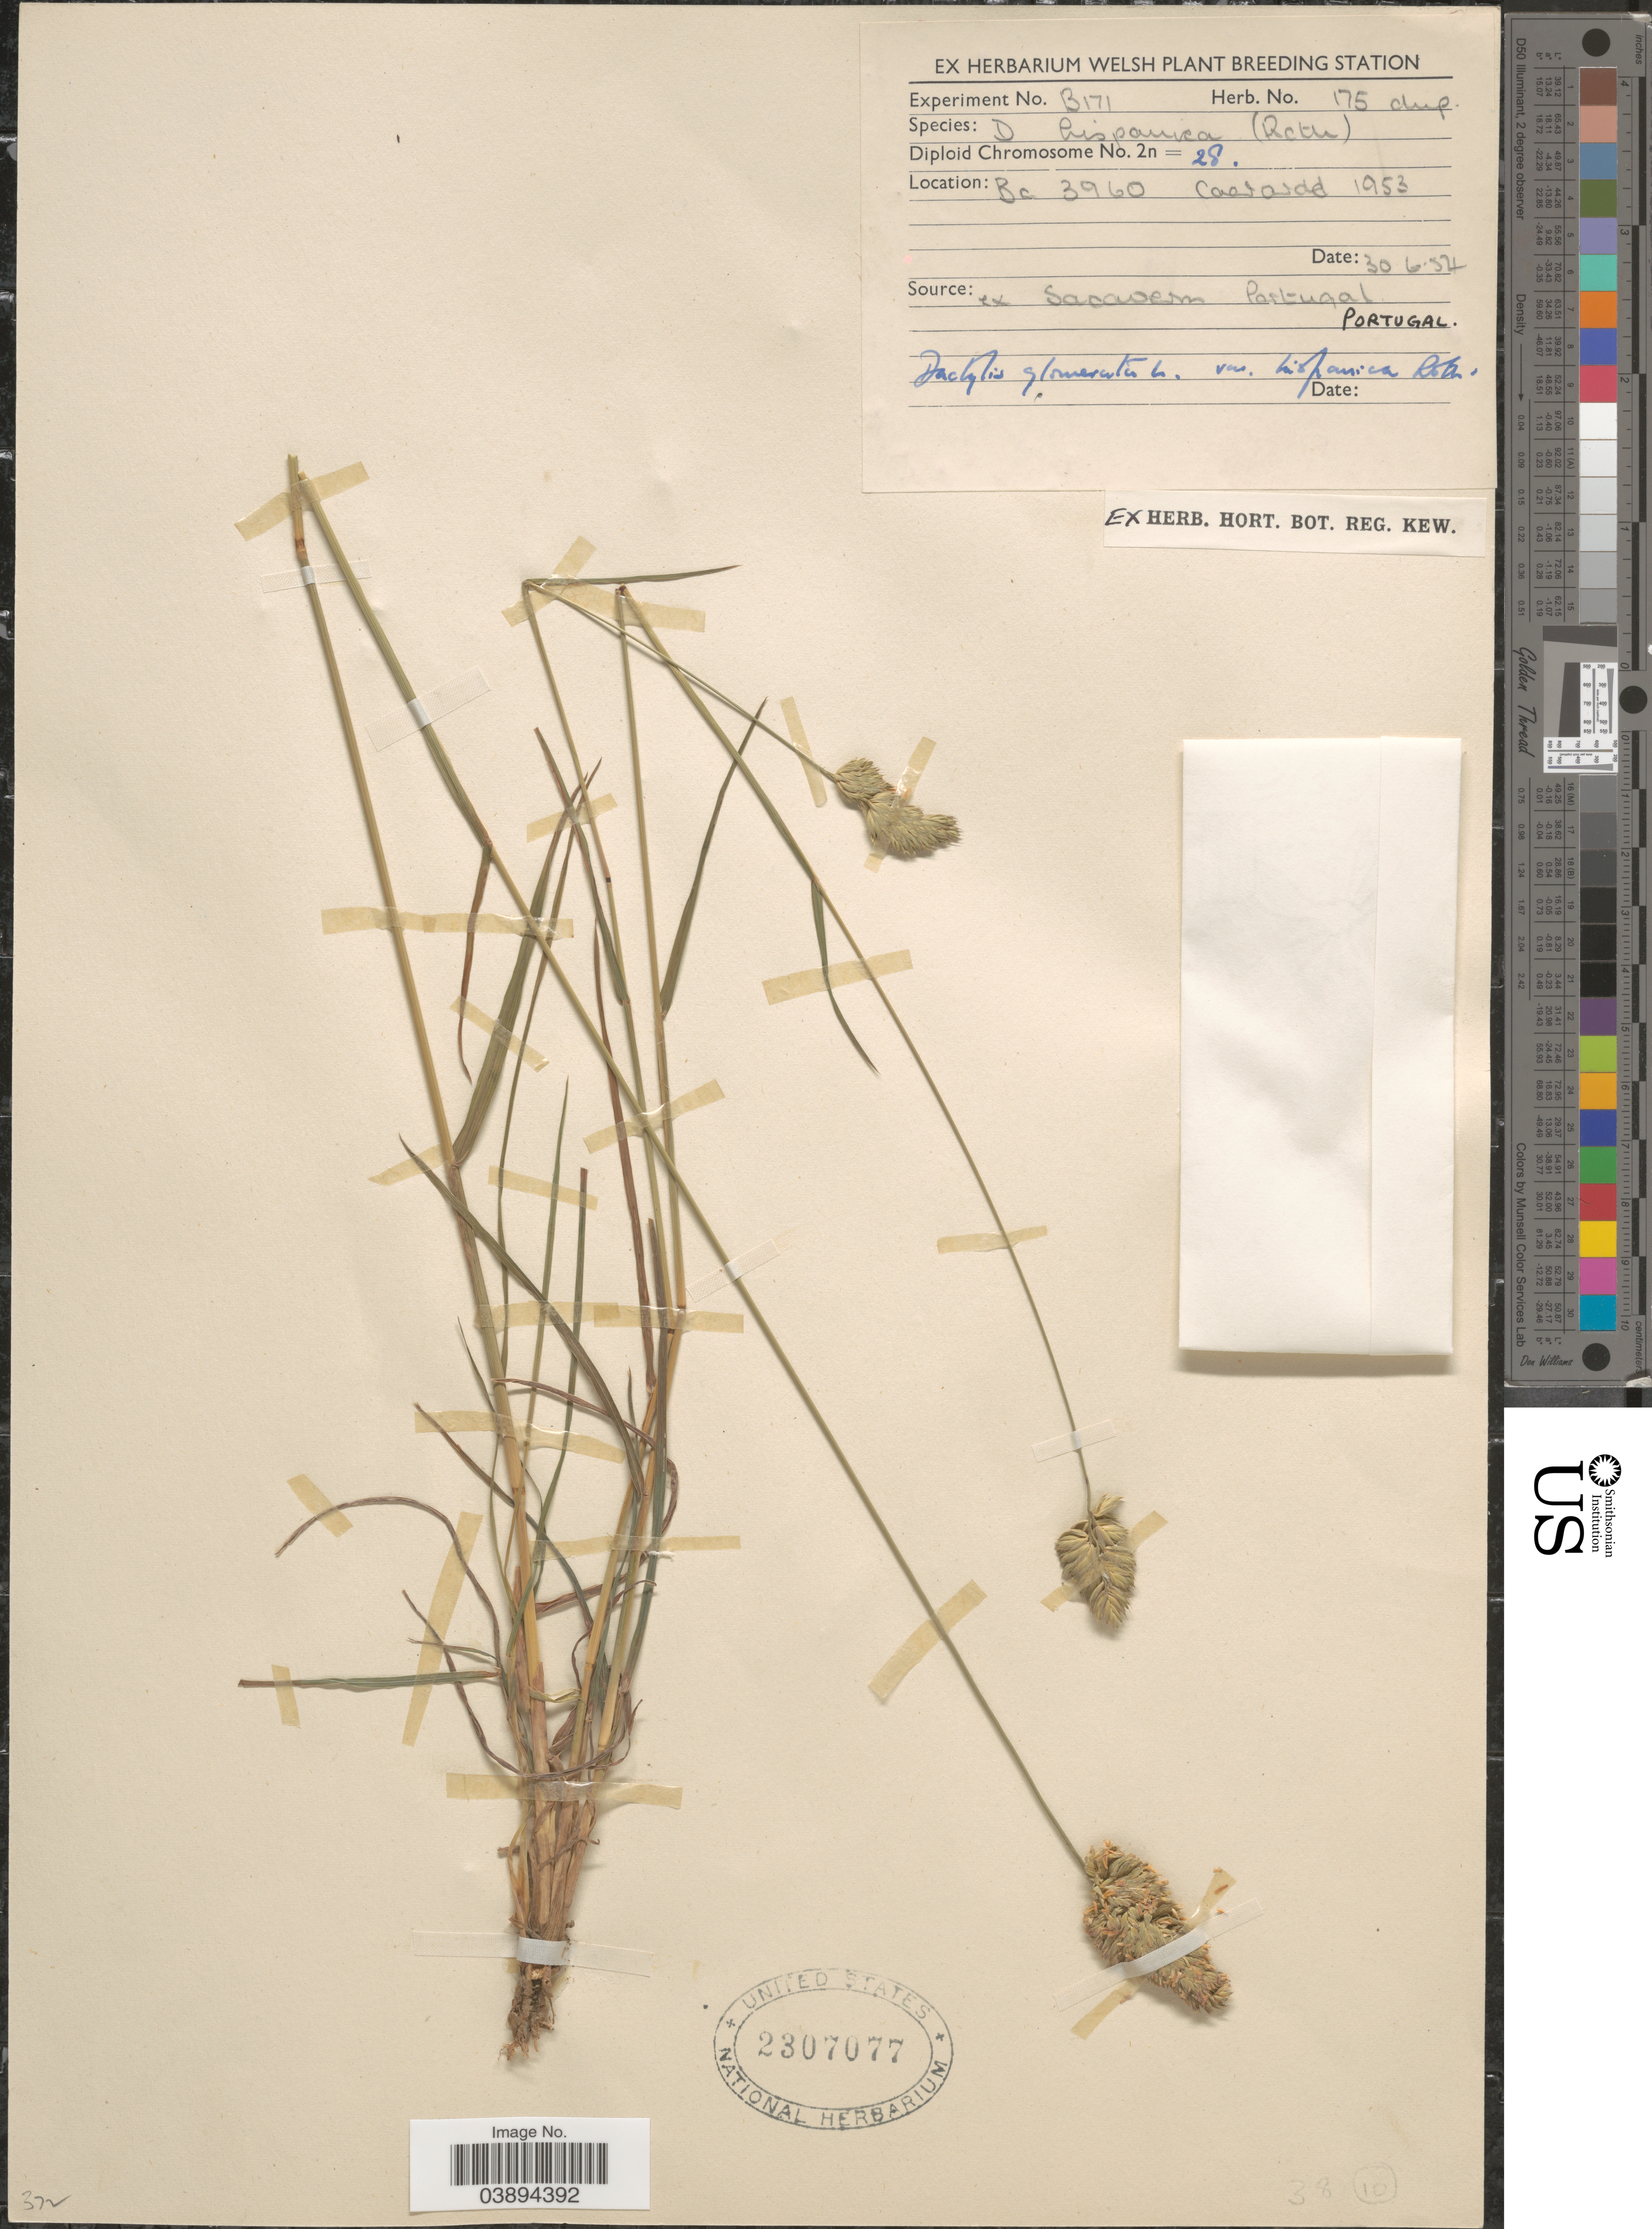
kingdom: Plantae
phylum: Tracheophyta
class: Liliopsida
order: Poales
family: Poaceae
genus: Dactylis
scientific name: Dactylis glomerata subsp. hispanica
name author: (Roth) Nyman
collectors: Ex Herb. Welsh Plant Breeding Station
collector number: B171/175?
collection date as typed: Transcribed d/m/y: 30/6/34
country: Portugal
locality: Bc 3960 Caesardel [interpreted] 1953 [unsure placement] Ex Sacavem.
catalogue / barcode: US 2307077